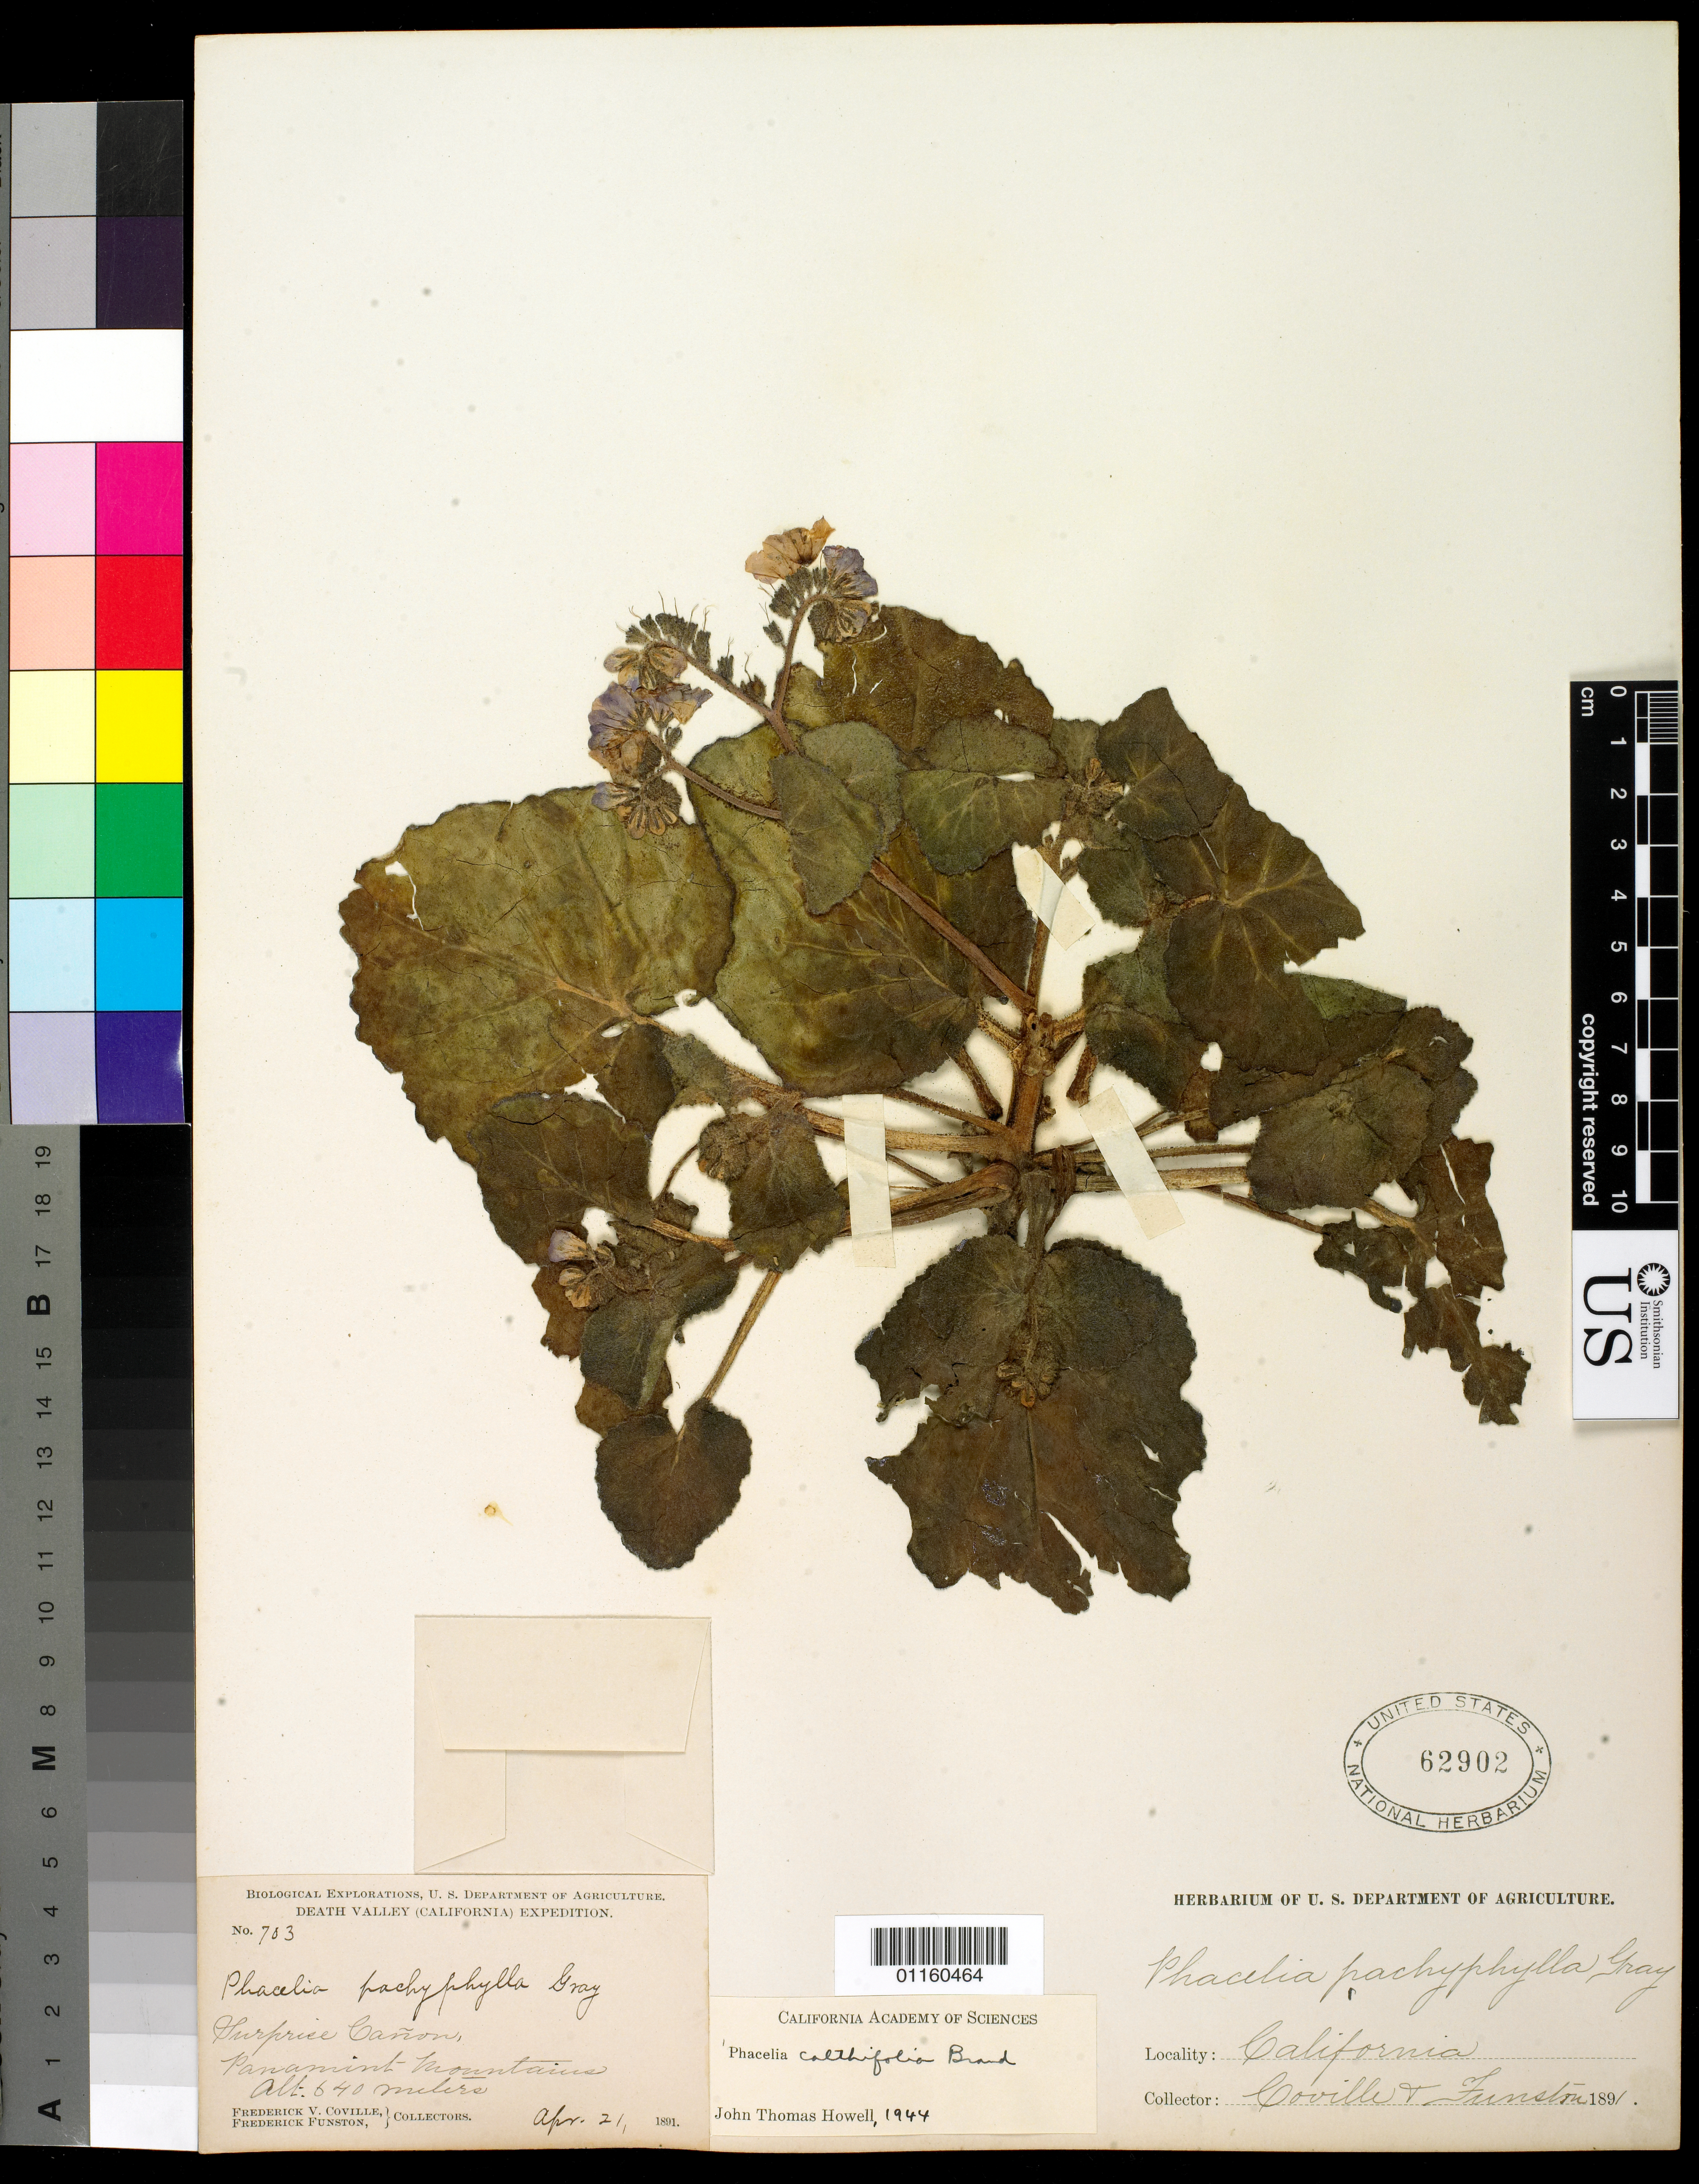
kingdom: Plantae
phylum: Tracheophyta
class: Magnoliopsida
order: Boraginales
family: Hydrophyllaceae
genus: Phacelia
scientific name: Phacelia calthifolia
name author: Brand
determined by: Howell, J. T.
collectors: F. V. Coville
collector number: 703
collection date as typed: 21 Apr 1891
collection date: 1891-04-21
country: United States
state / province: California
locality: Surprise canyon, Panamint Mountains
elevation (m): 640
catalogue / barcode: US 62902